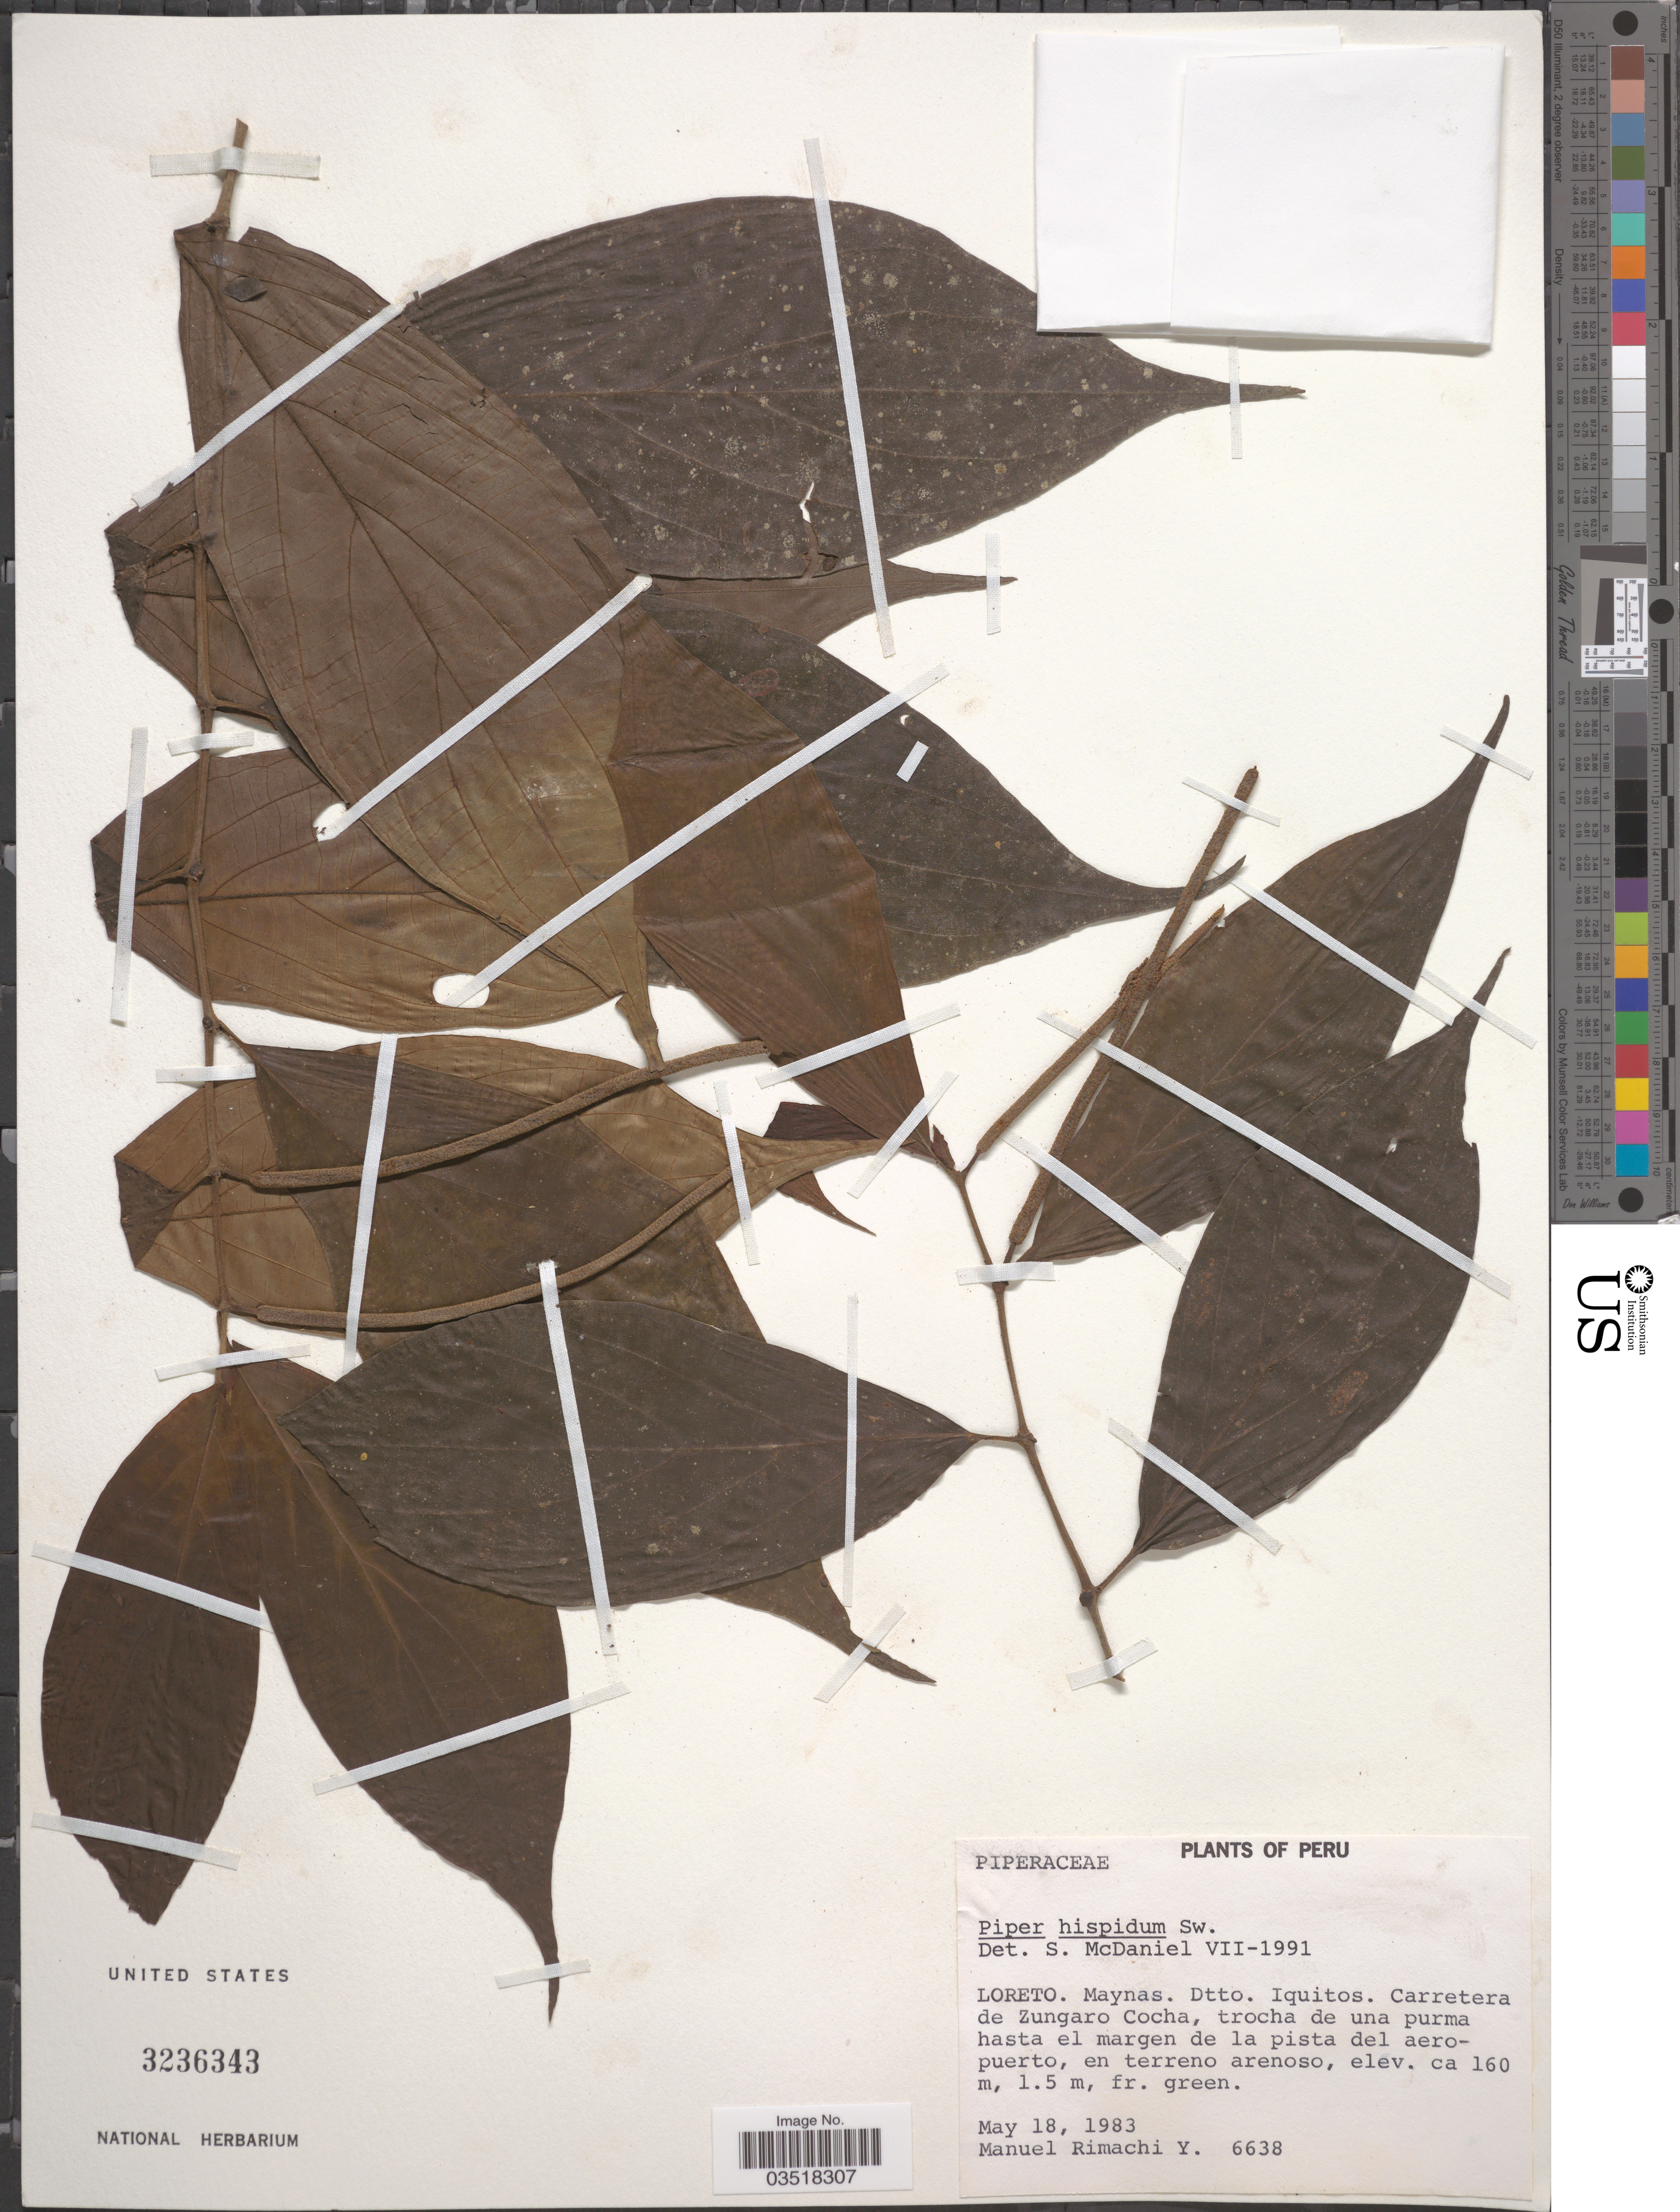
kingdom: Plantae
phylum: Tracheophyta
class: Magnoliopsida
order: Piperales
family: Piperaceae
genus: Piper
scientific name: Piper hispidum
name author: Sw.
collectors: M. Rimachi Y.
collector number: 6638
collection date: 1983-05-18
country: Peru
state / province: Loreto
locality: Maynas. Dtto Iquitos. Carretera de Zungaro Cocha.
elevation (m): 160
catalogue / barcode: US 3236343